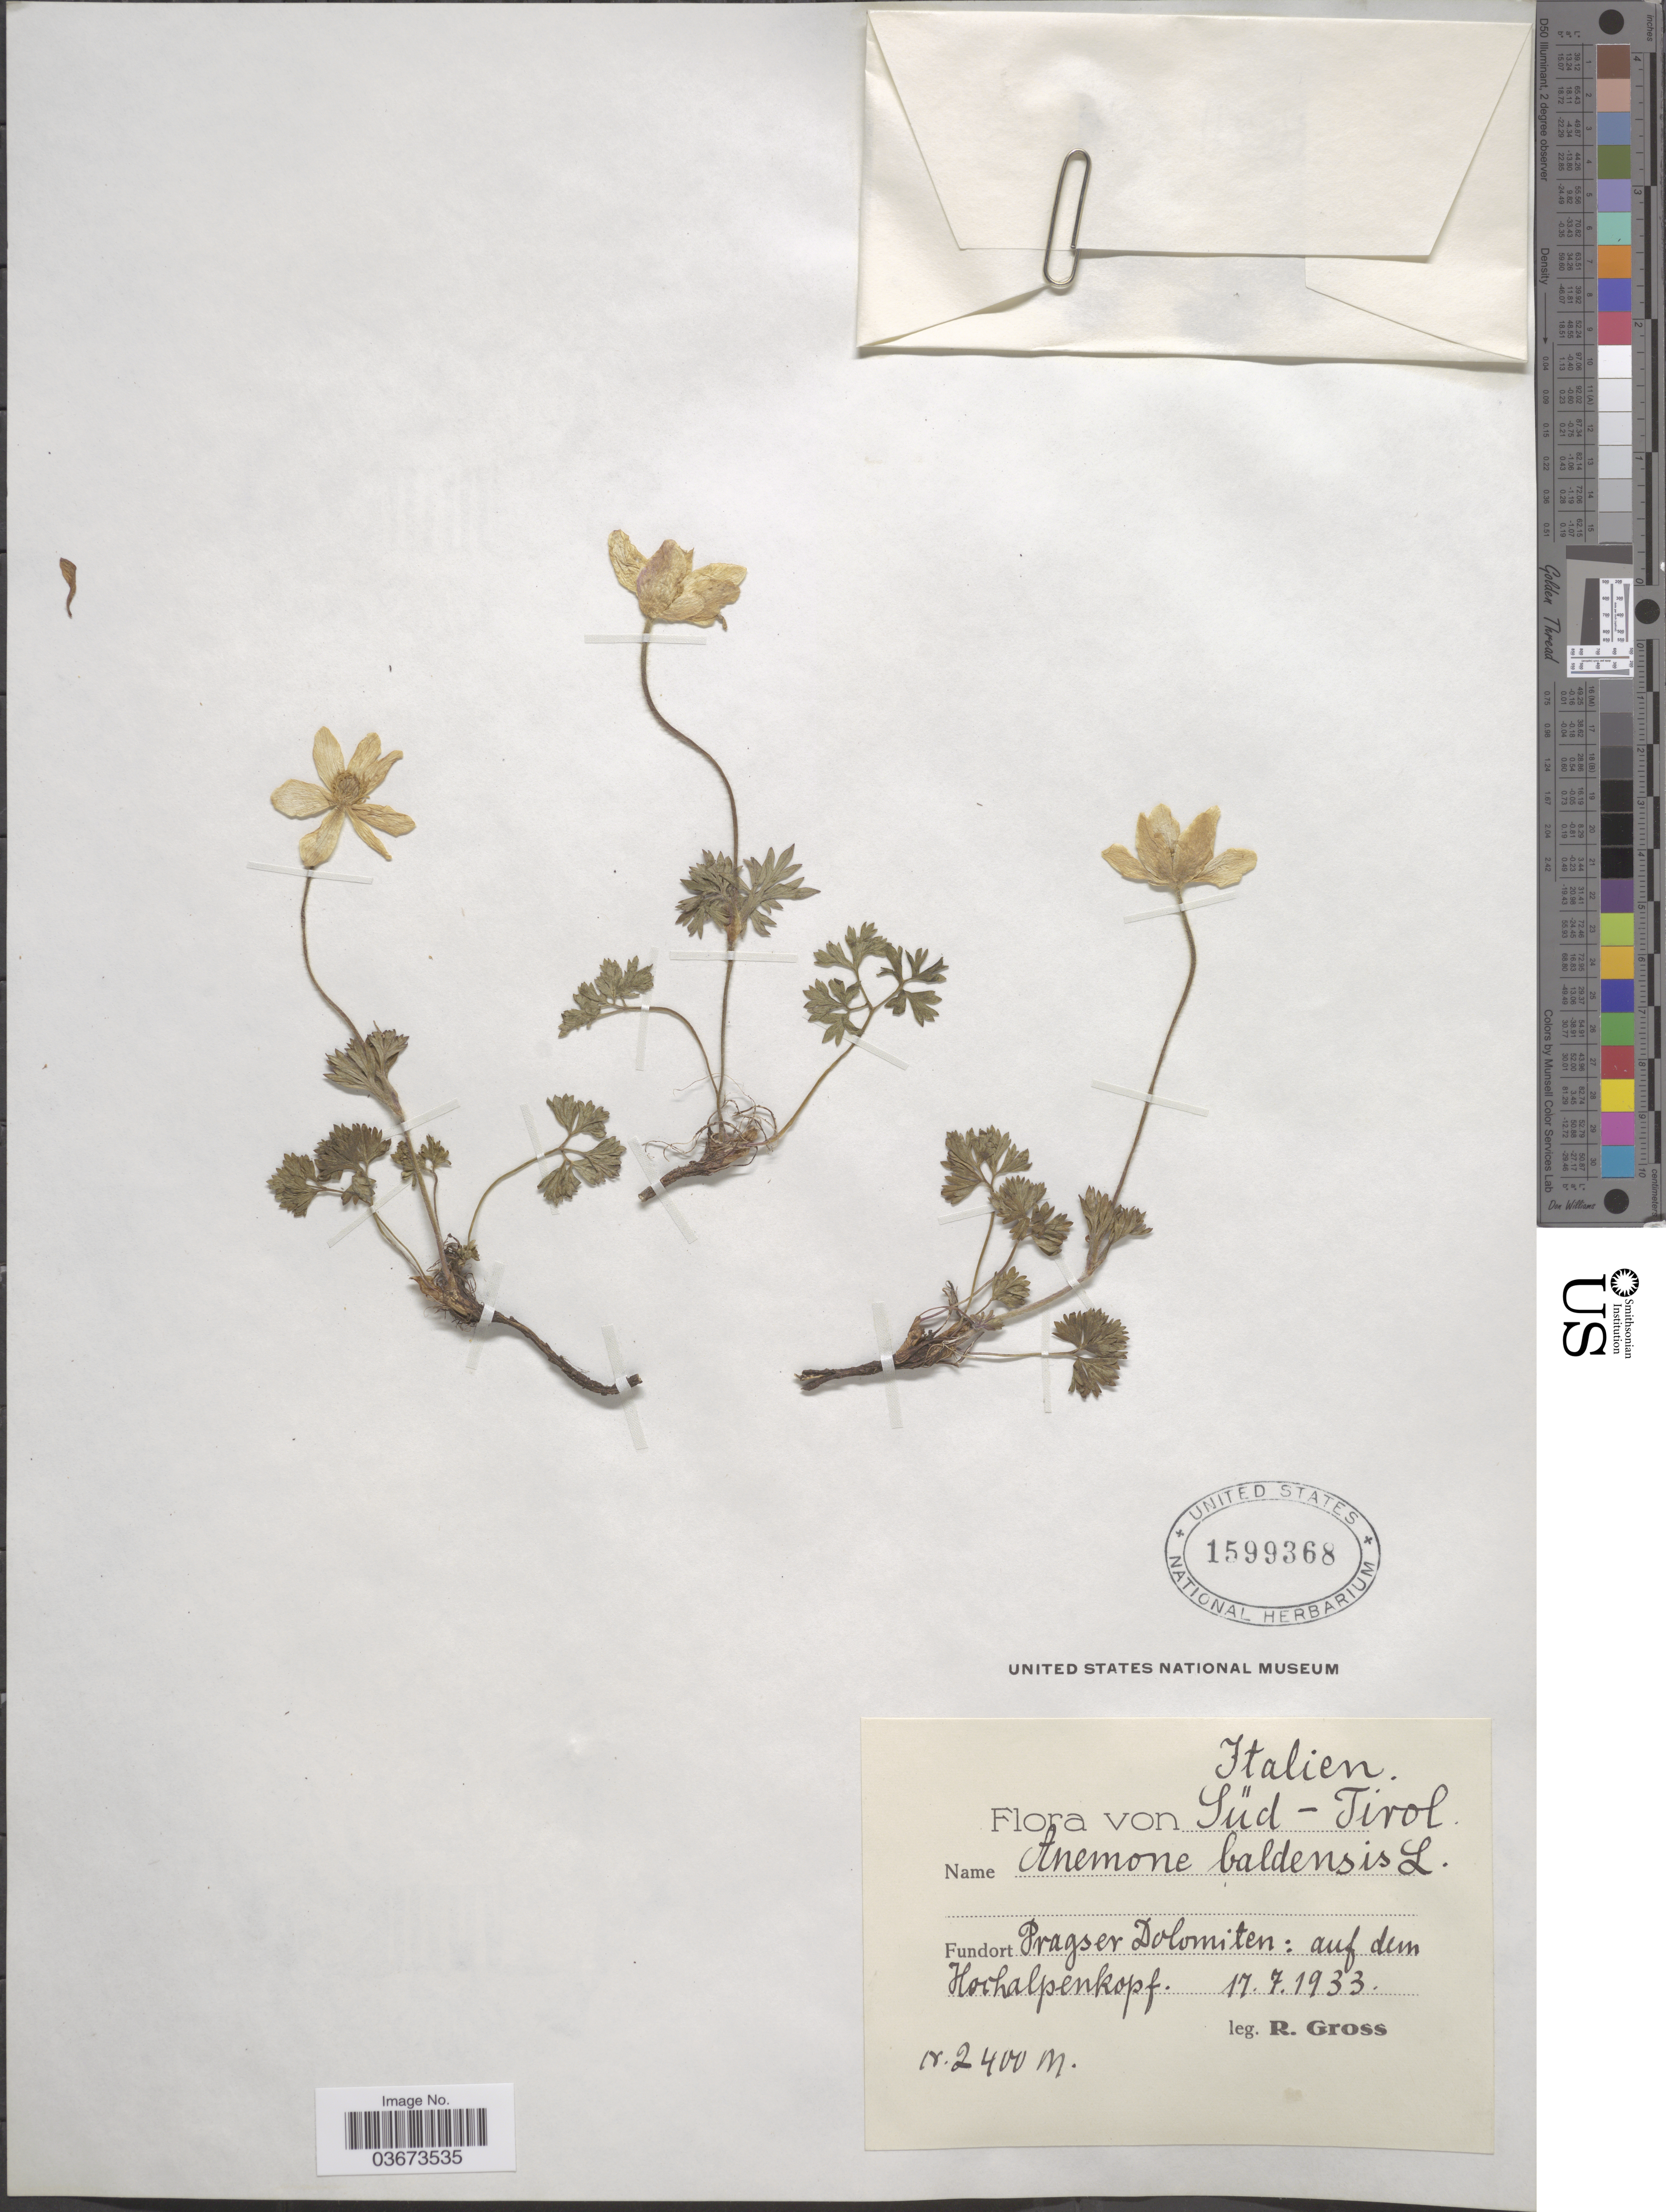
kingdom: Plantae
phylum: Tracheophyta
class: Magnoliopsida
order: Ranunculales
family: Ranunculaceae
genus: Anemone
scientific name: Anemone baldensis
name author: L.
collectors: R. Gross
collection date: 1933-07-17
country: Italy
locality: Süd-Tirol. Pragser Dolomiten.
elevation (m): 2400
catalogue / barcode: US 1599368